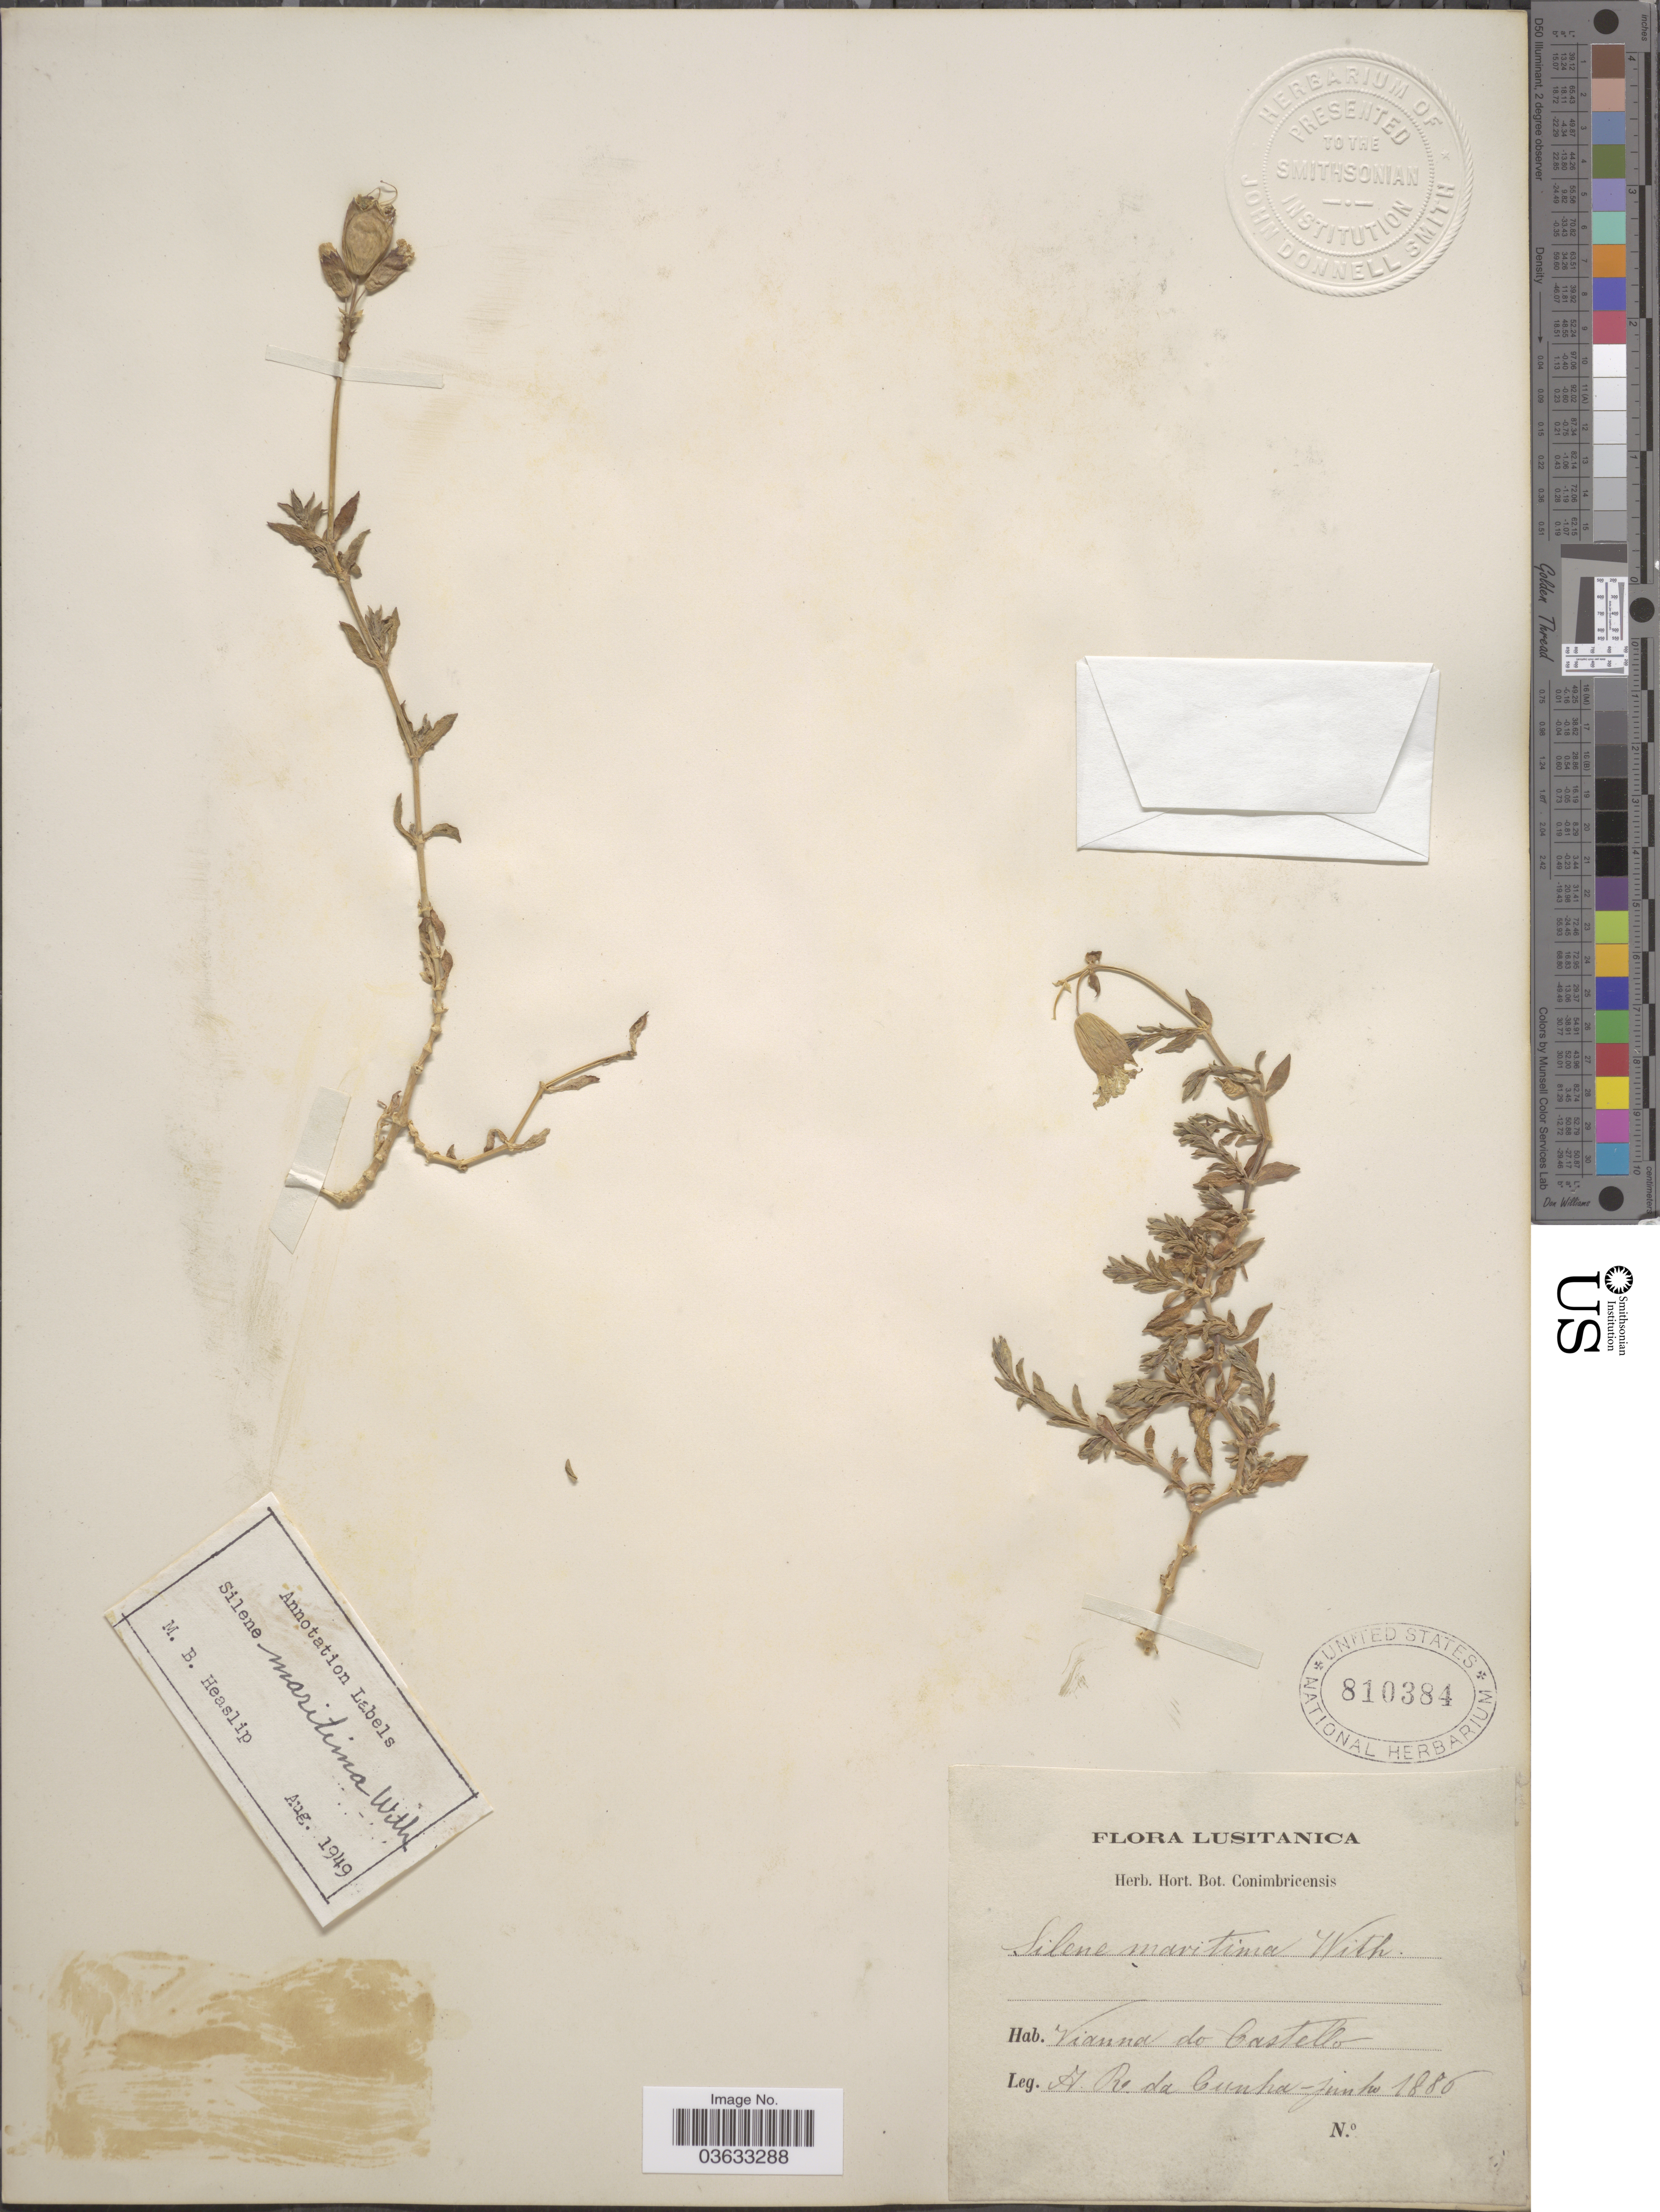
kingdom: Plantae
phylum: Tracheophyta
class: Magnoliopsida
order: Caryophyllales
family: Caryophyllaceae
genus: Silene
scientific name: Silene maritima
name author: With.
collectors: A. Da Cunha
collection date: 1886-06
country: Portugal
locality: Lusitanica. Vianna do Castello.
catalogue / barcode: US 810384